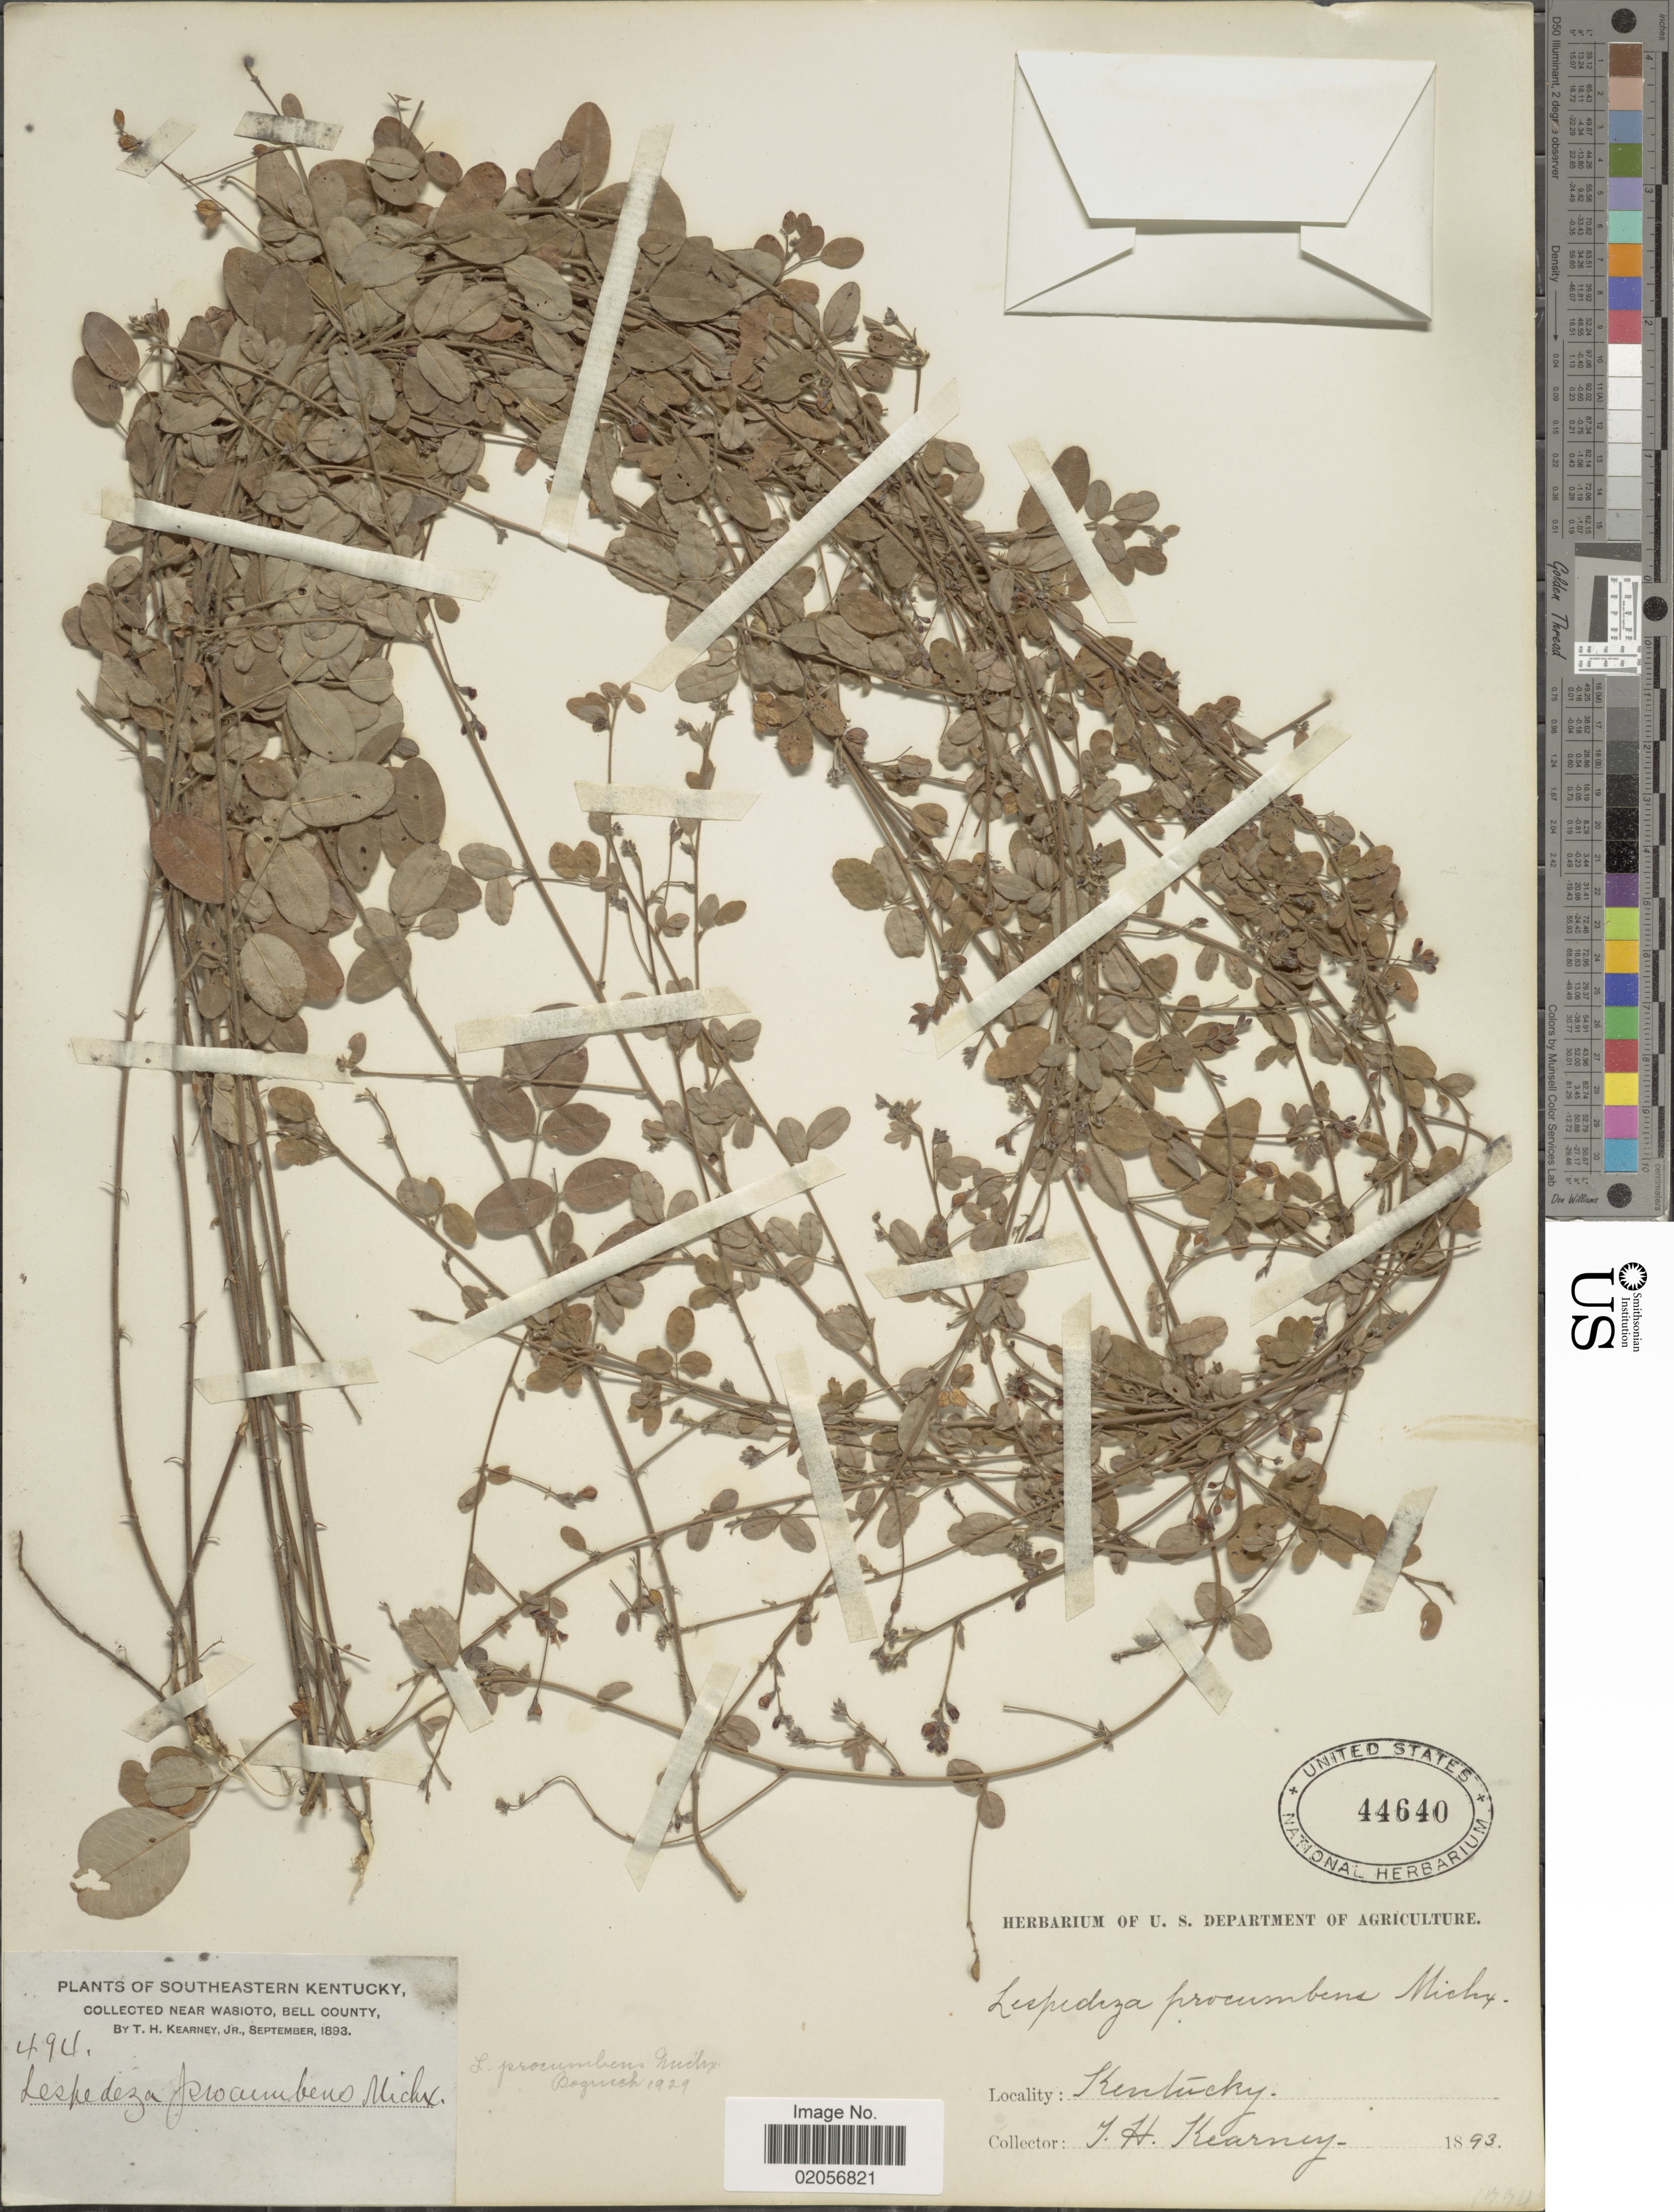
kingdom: Plantae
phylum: Tracheophyta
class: Magnoliopsida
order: Fabales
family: Fabaceae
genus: Lespedeza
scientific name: Lespedeza procumbens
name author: Michx.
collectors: T. H. Kearney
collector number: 494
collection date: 1893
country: United States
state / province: Kentucky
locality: Southeastern Kentucky, near Wasioto, Bell County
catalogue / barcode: US 44640